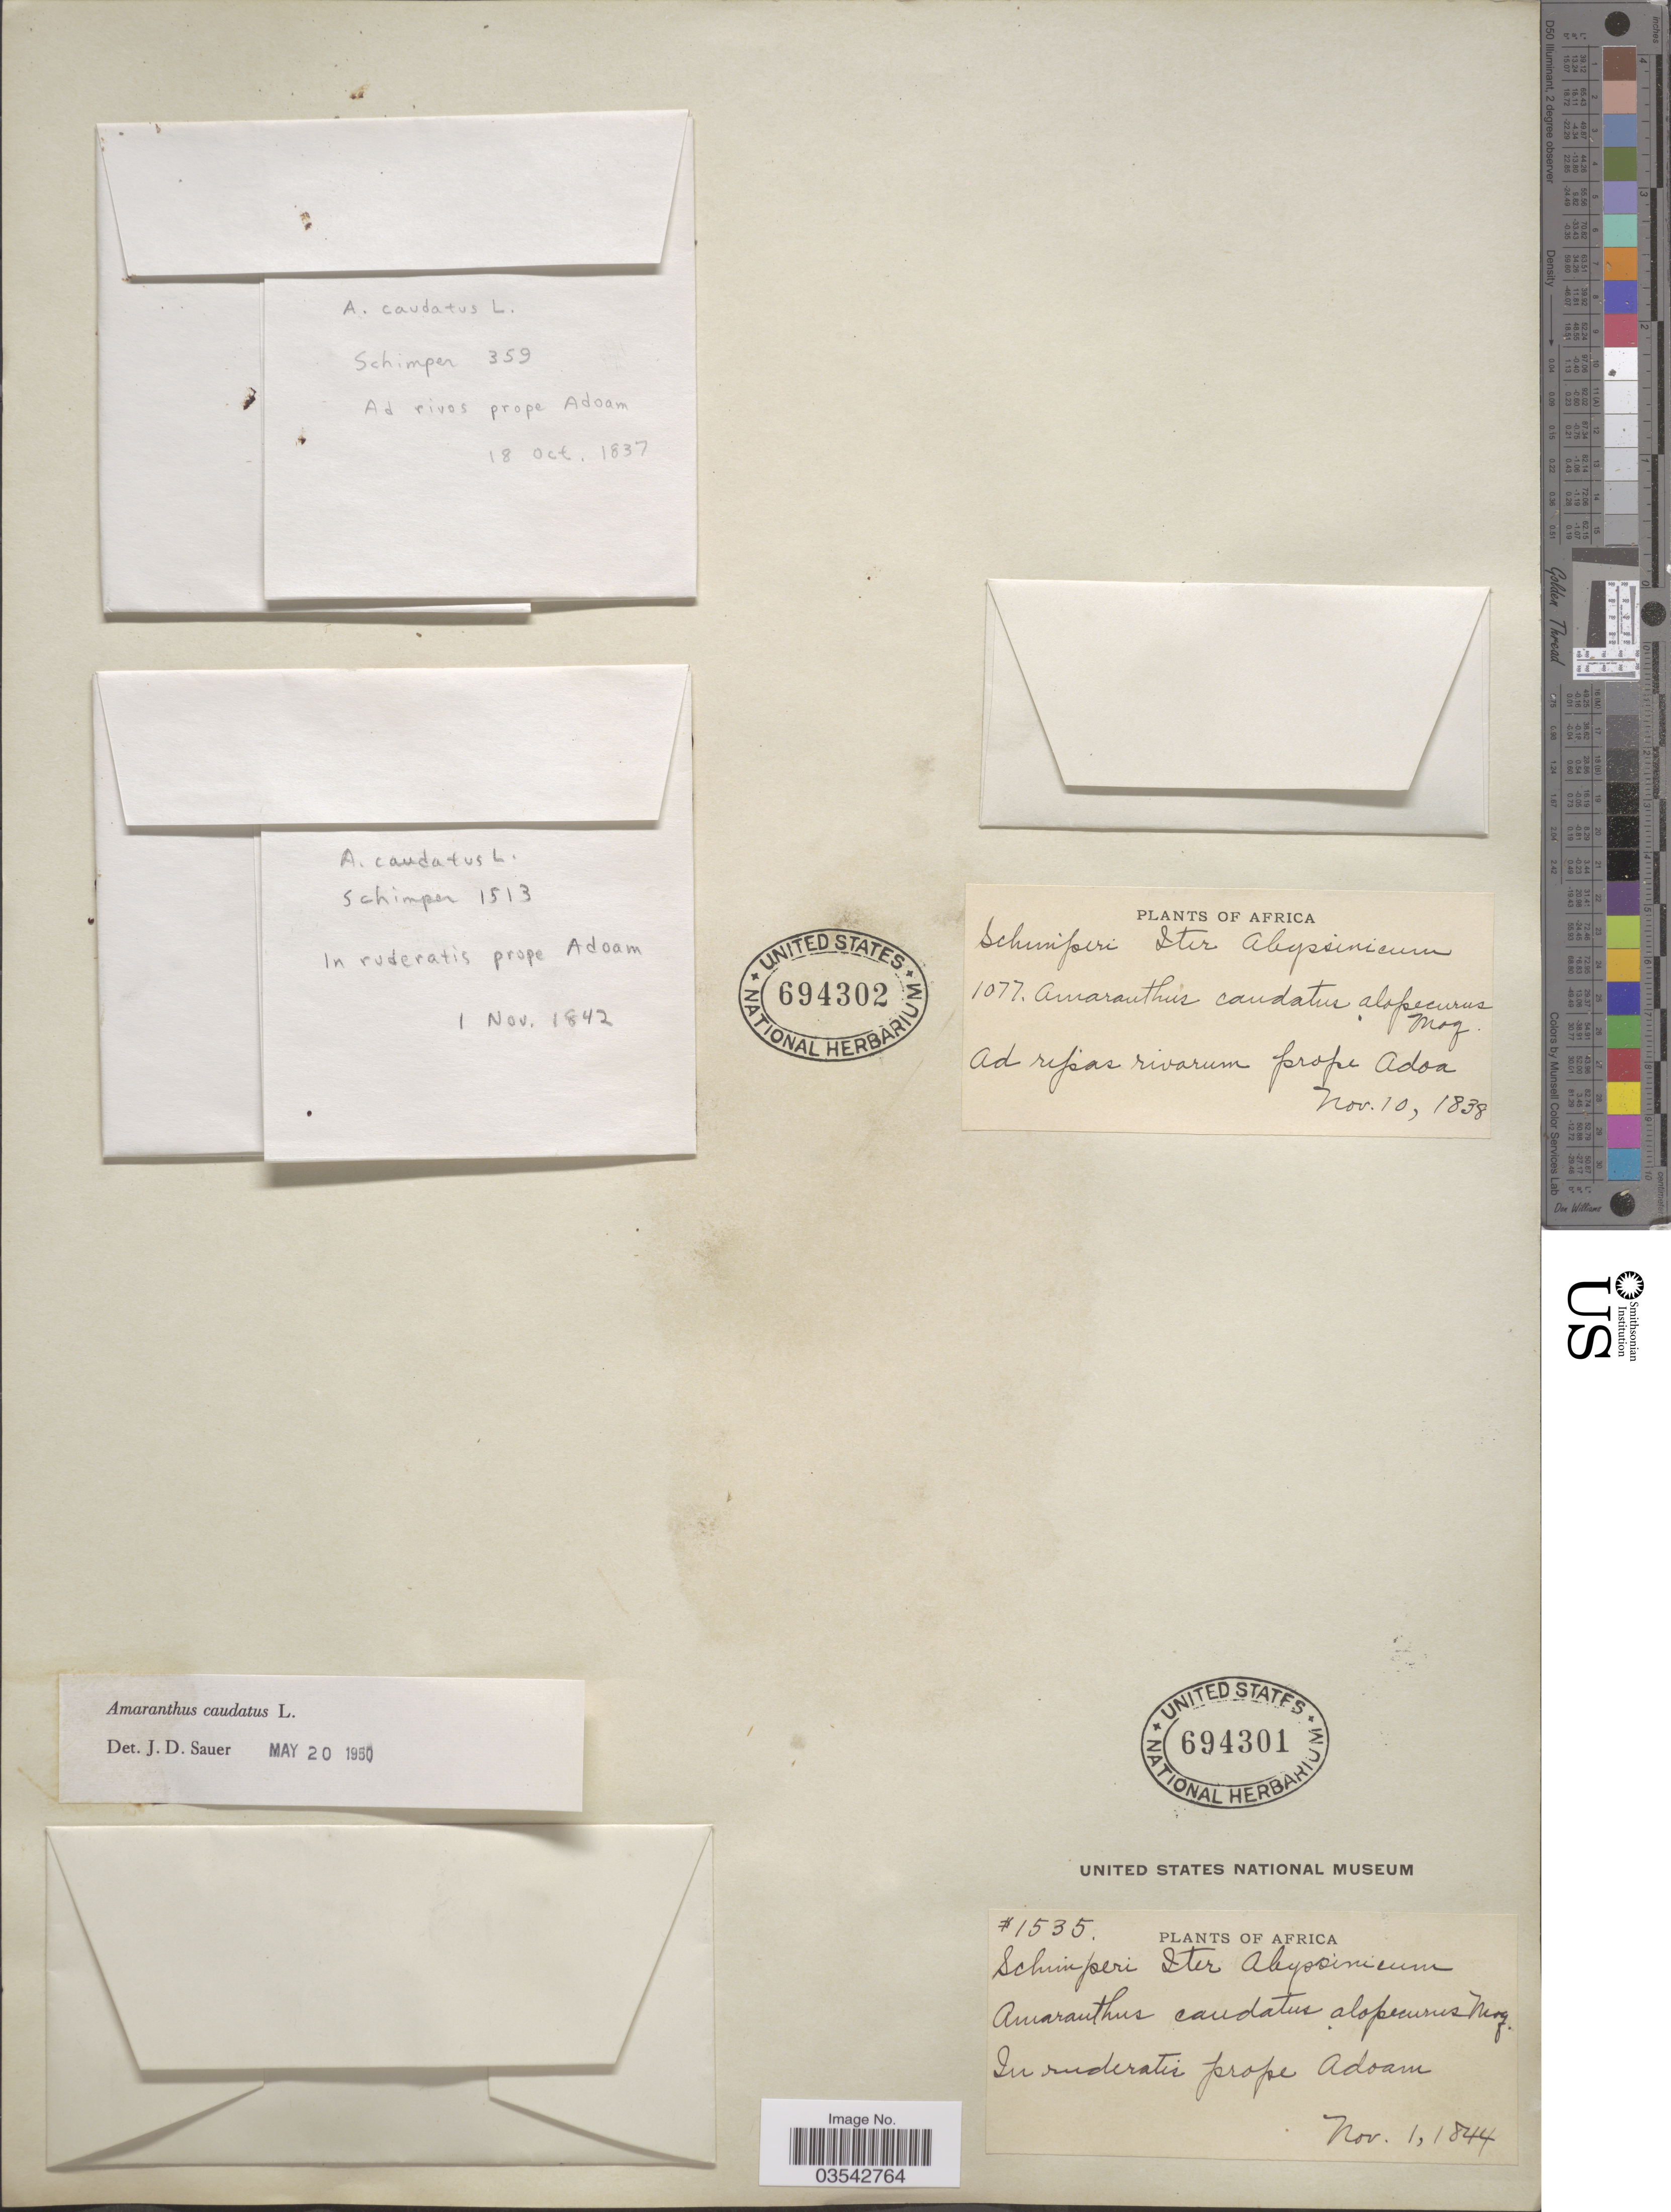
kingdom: Plantae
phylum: Tracheophyta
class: Magnoliopsida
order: Caryophyllales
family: Amaranthaceae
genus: Amaranthus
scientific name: Amaranthus caudatus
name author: L.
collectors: -. Schimper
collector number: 1077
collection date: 1838-11-10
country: Ethiopia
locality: Iter Abyssinicum. Ad ripas rivarum prope Adoa.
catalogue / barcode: US 694302